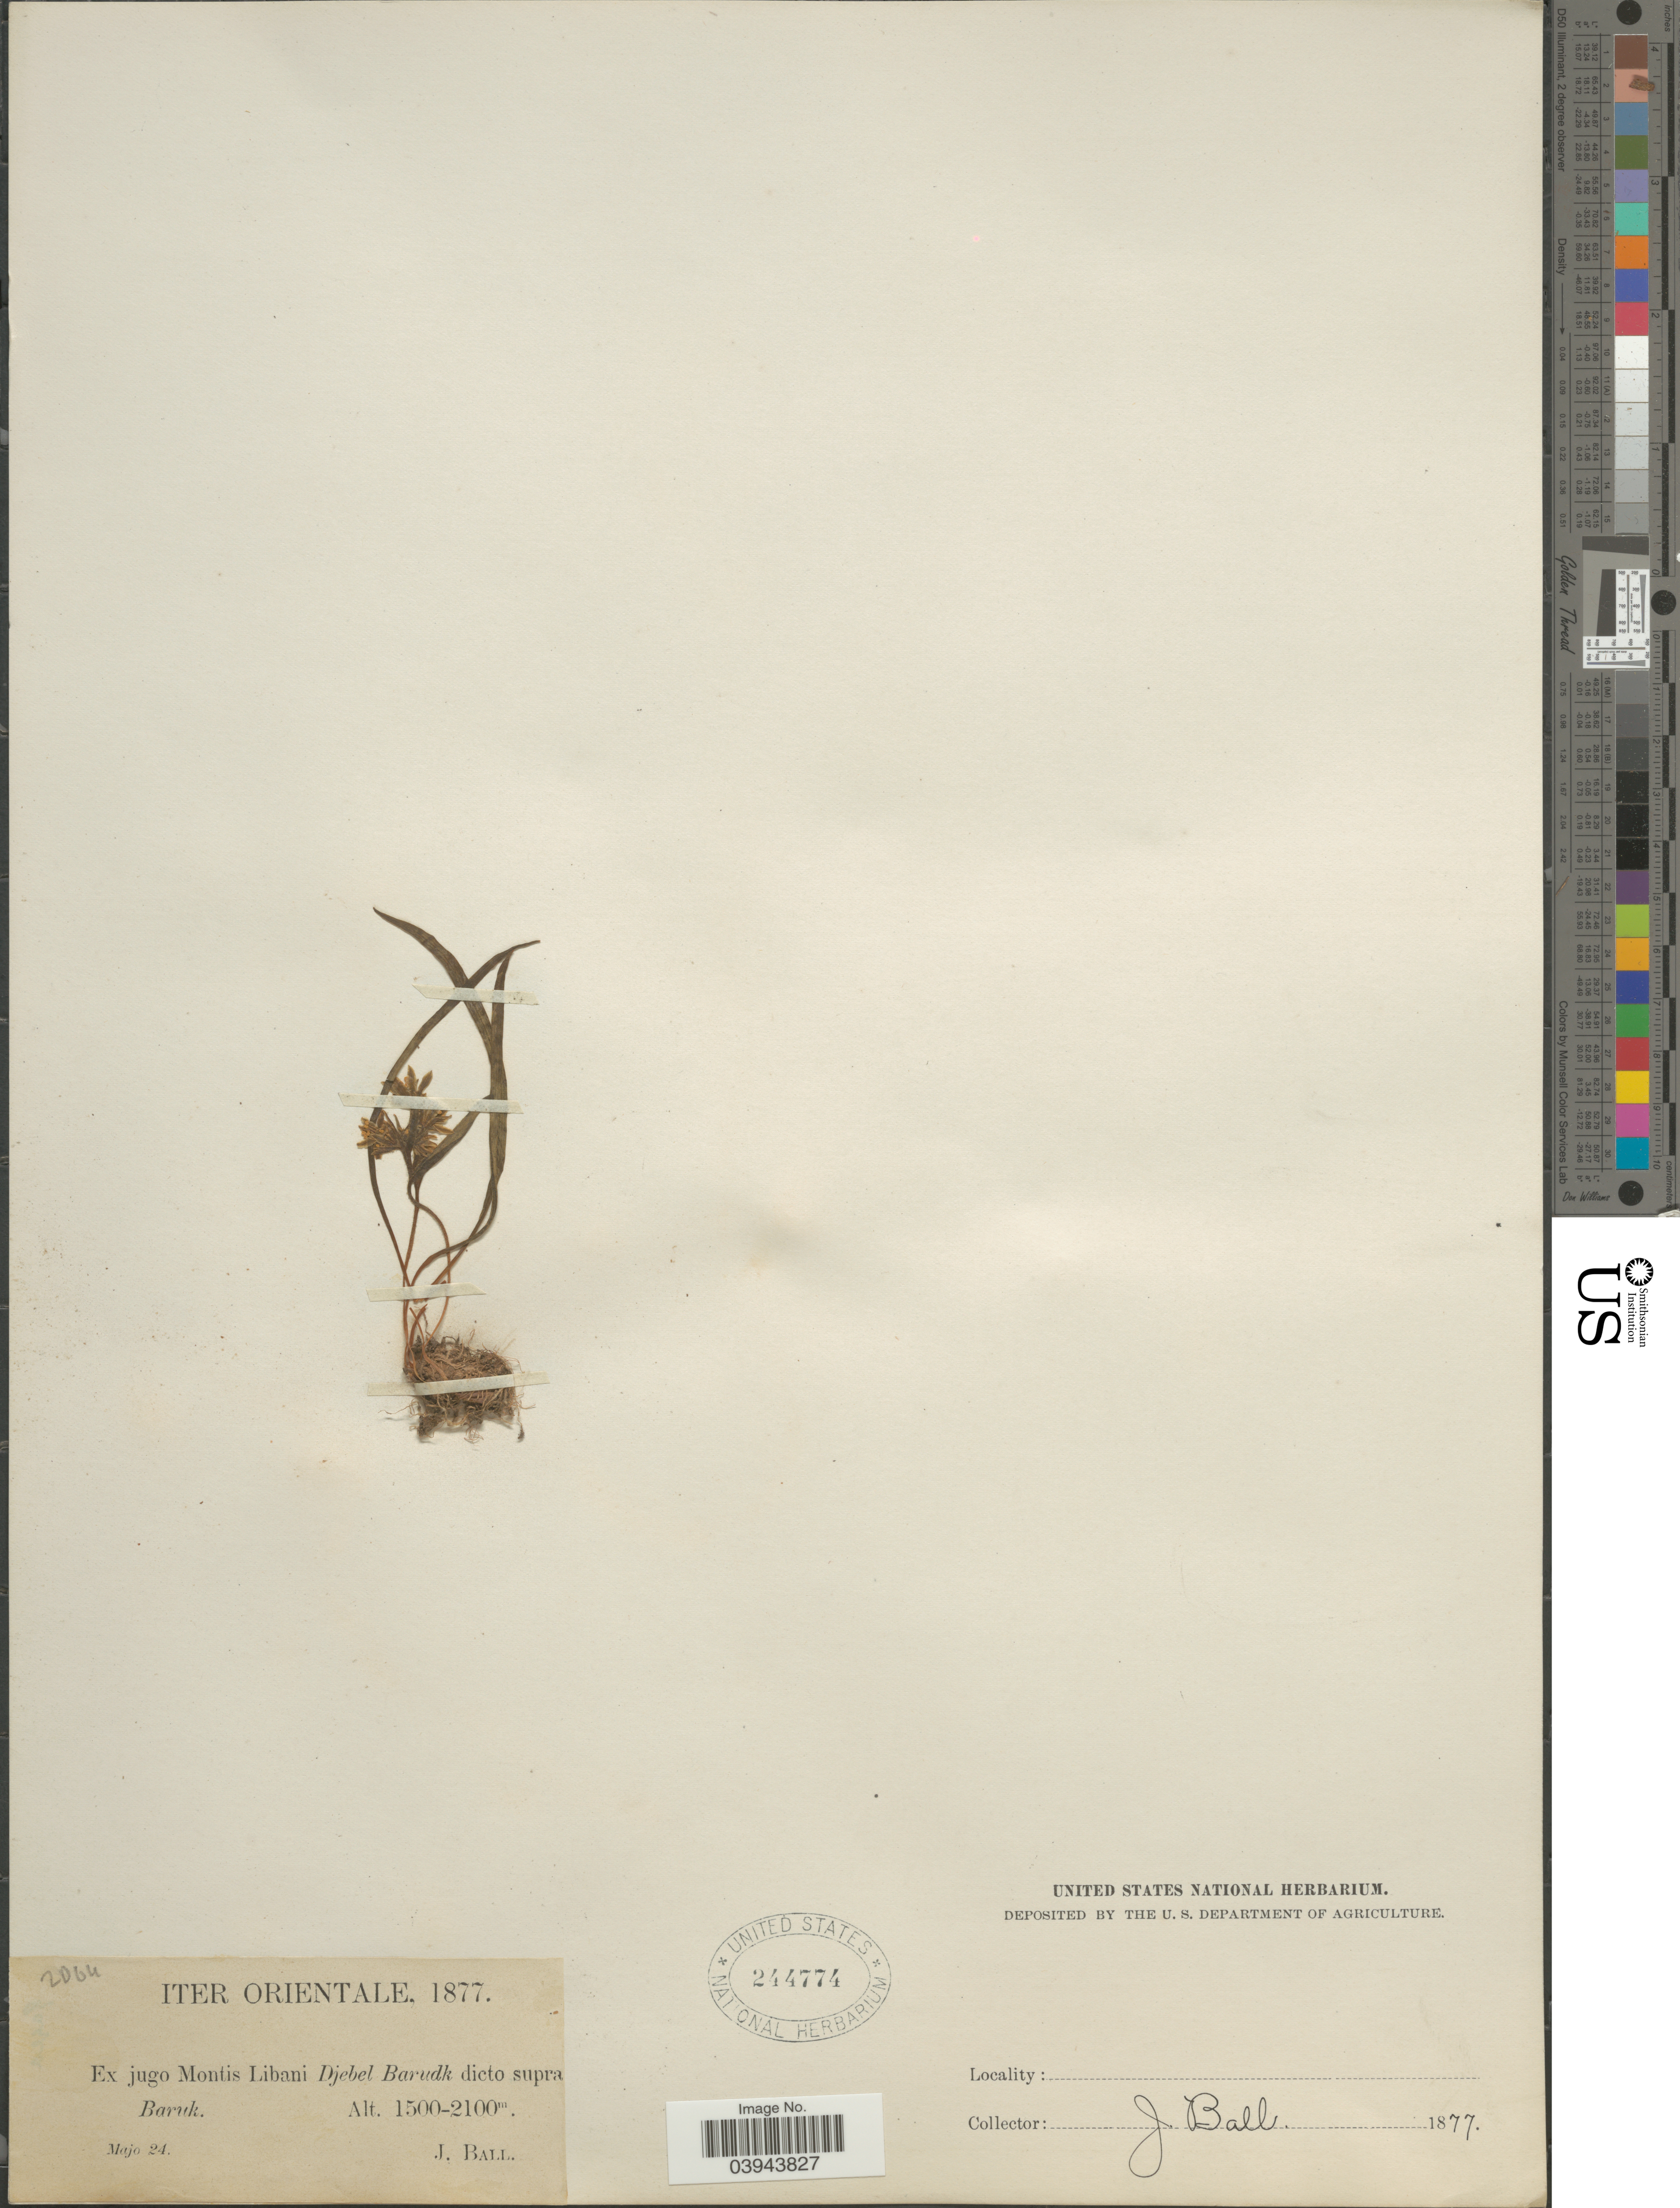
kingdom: Plantae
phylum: Tracheophyta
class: Liliopsida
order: Liliales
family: Liliaceae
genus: Gagea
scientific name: Gagea bulbifera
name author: (Pall.) Salisb.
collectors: J. Ball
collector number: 2064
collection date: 1877-05-24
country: Lebanon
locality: Iter Orientale. Ex jugo Montis Libani Djebel Barudk dicto supra Baruk.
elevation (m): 1500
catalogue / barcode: US 244774